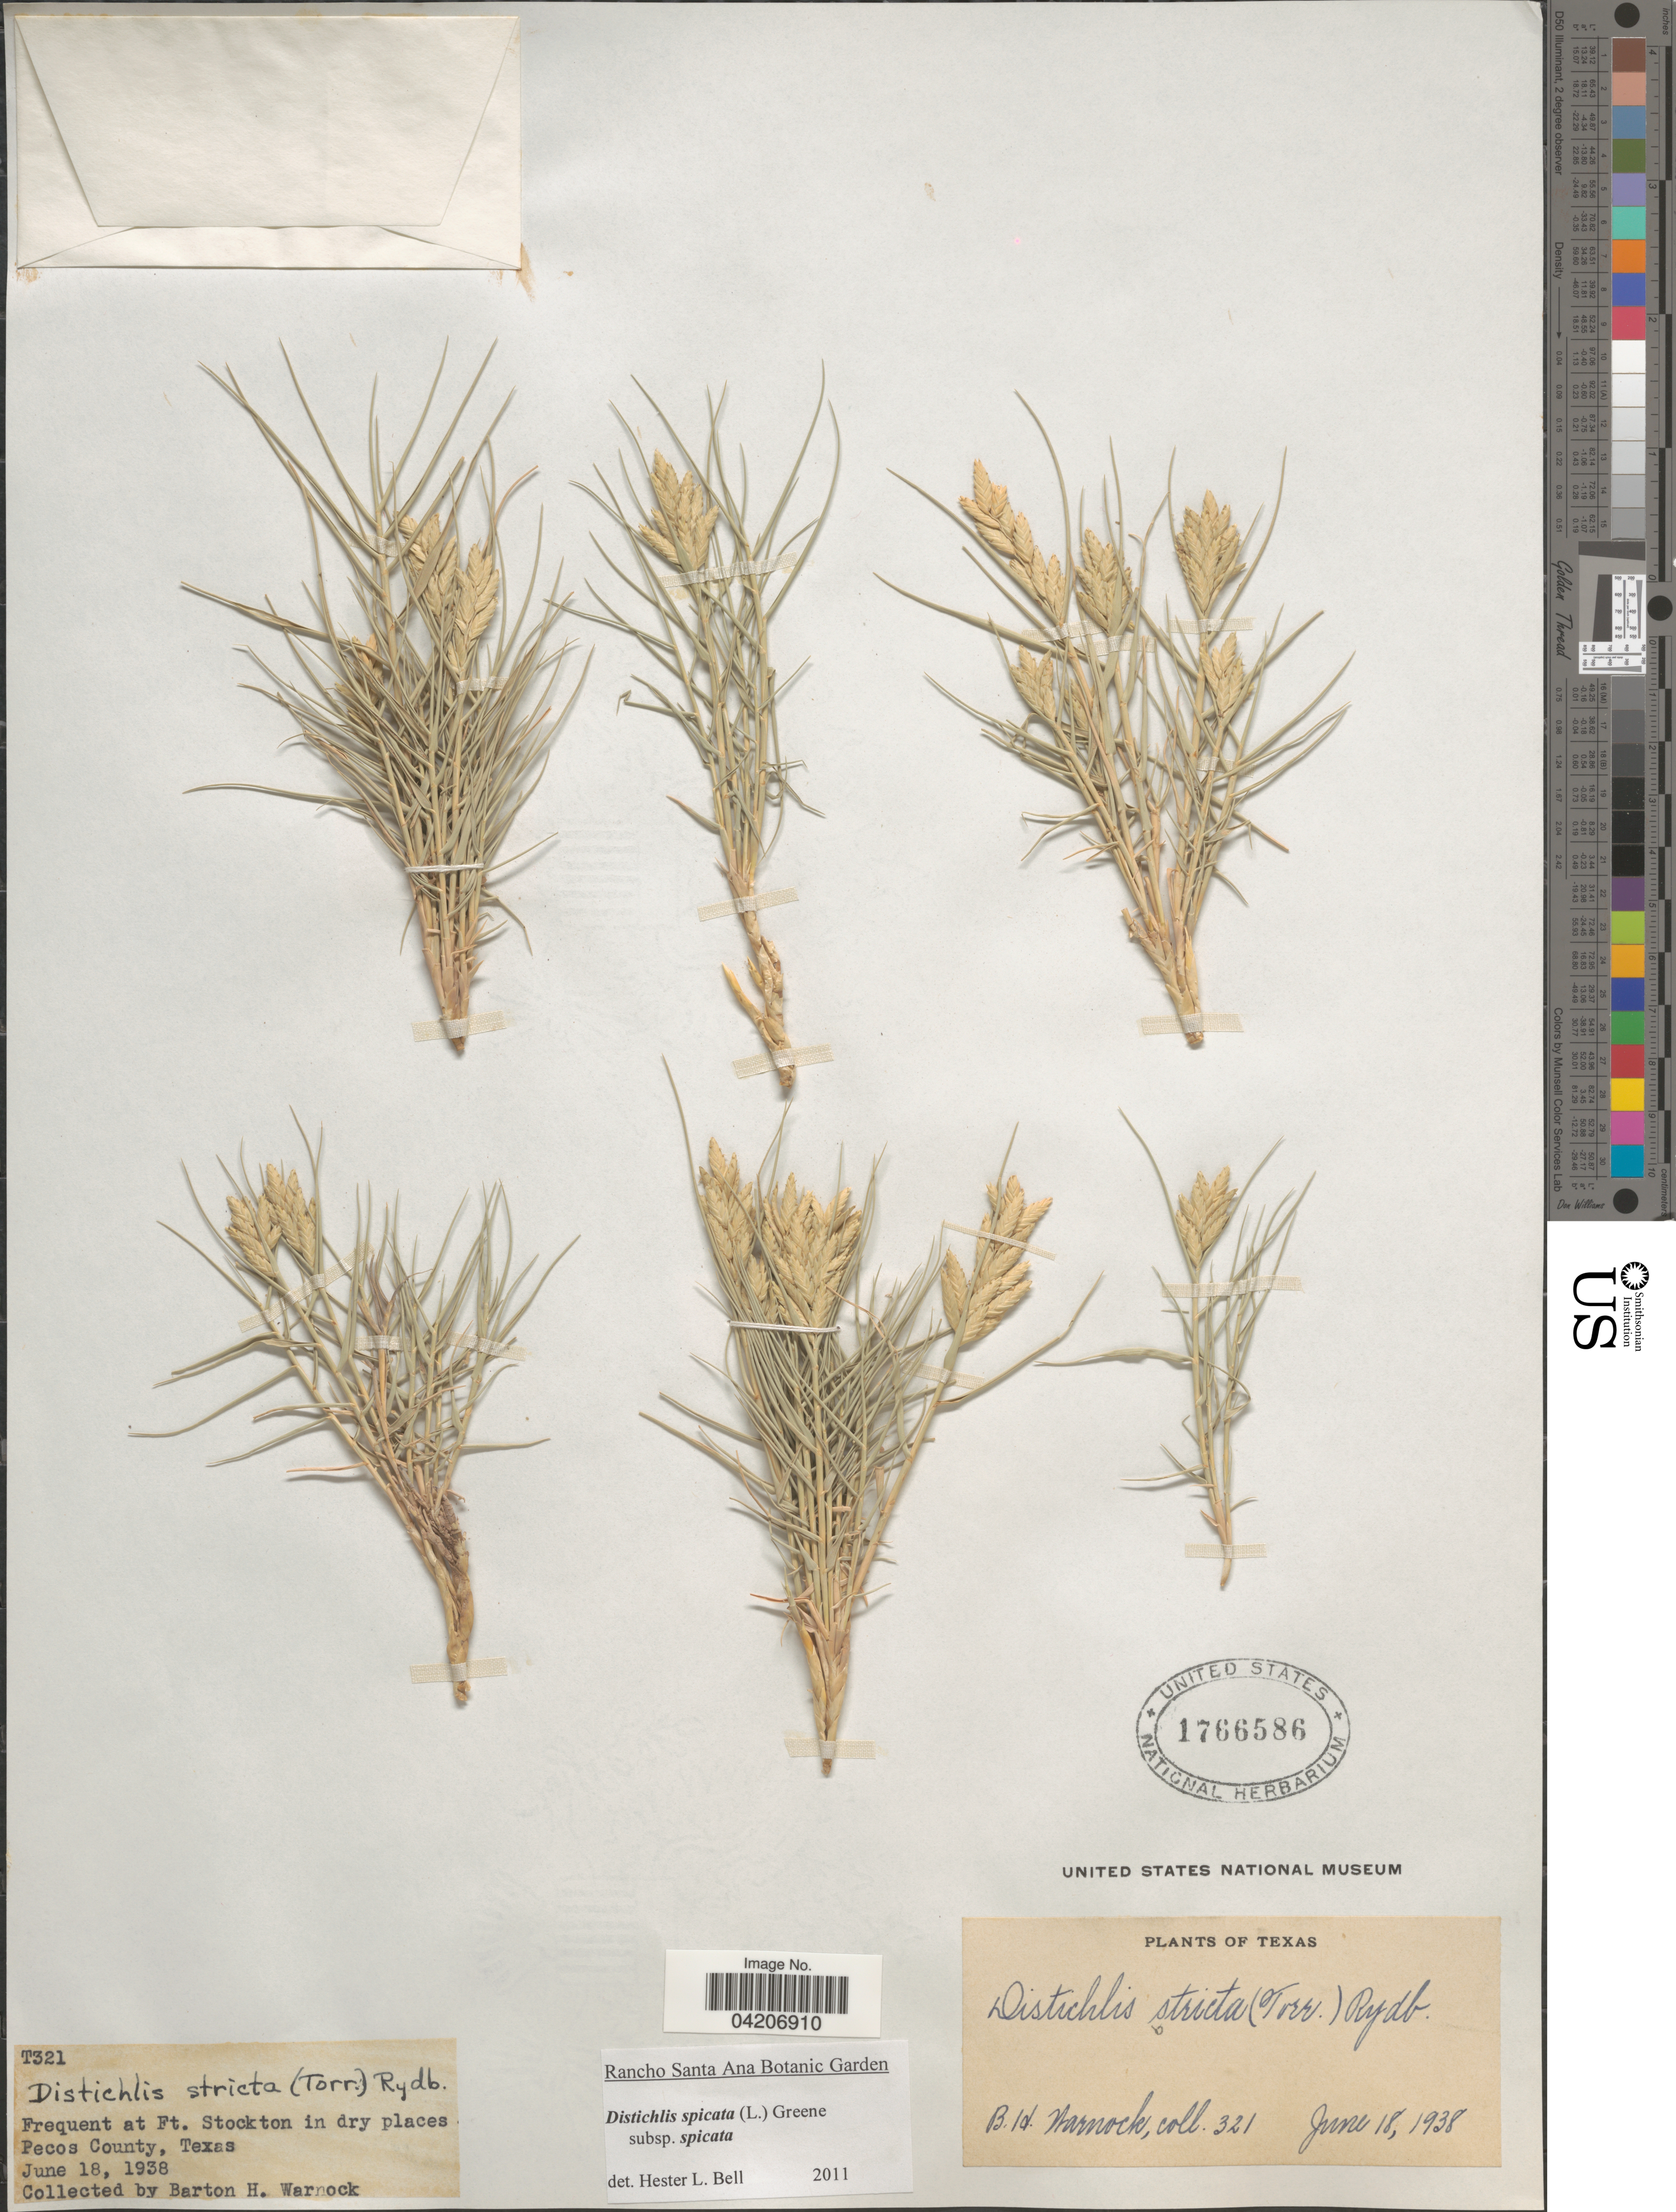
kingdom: Plantae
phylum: Tracheophyta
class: Liliopsida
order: Poales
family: Poaceae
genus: Distichlis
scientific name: Distichlis spicata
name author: (L.) Greene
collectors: B. H. Warnock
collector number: T321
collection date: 1938-06-18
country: United States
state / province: Texas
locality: Frequent at Ft. Stockton in dry places Pecos County.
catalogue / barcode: US 1766586